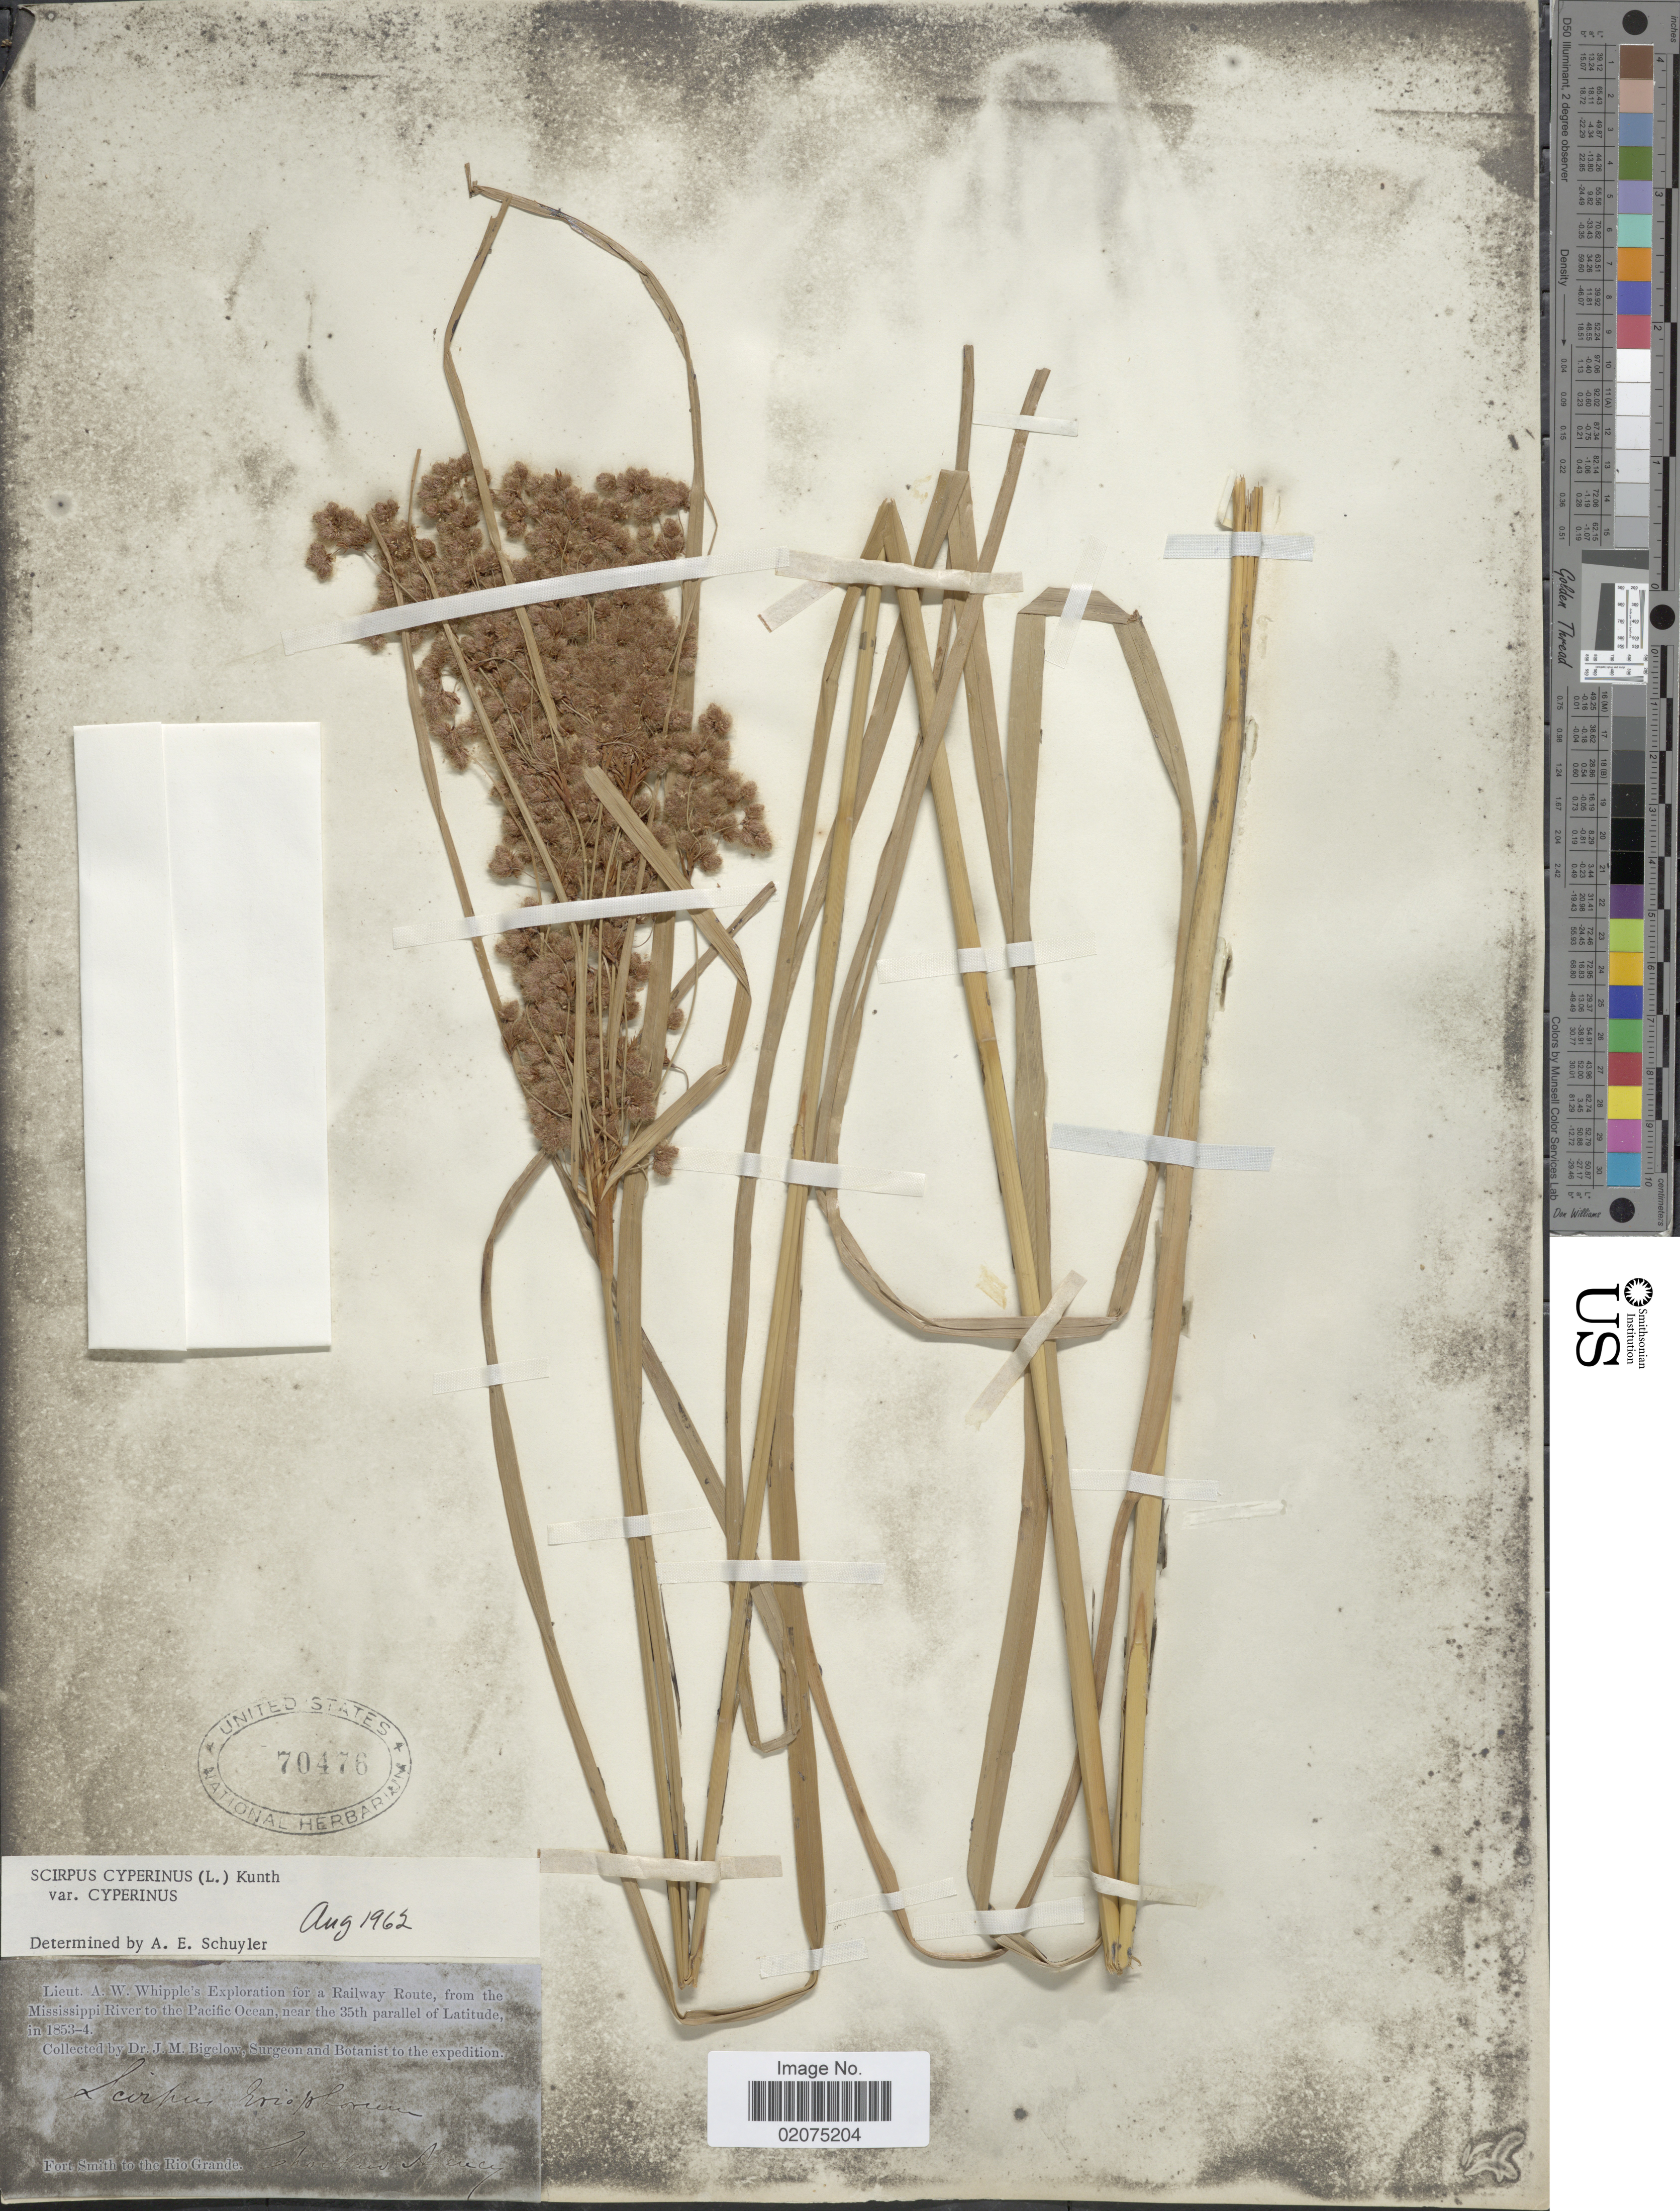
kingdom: Plantae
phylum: Tracheophyta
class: Liliopsida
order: Poales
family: Cyperaceae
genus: Scirpus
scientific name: Scirpus cyperinus (L.) Kunth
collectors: J. M. Bigelow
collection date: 1853/1854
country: United States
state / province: Oklahoma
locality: Fort Smith to the Rio Grande, Choctaw Agency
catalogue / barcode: US 70476